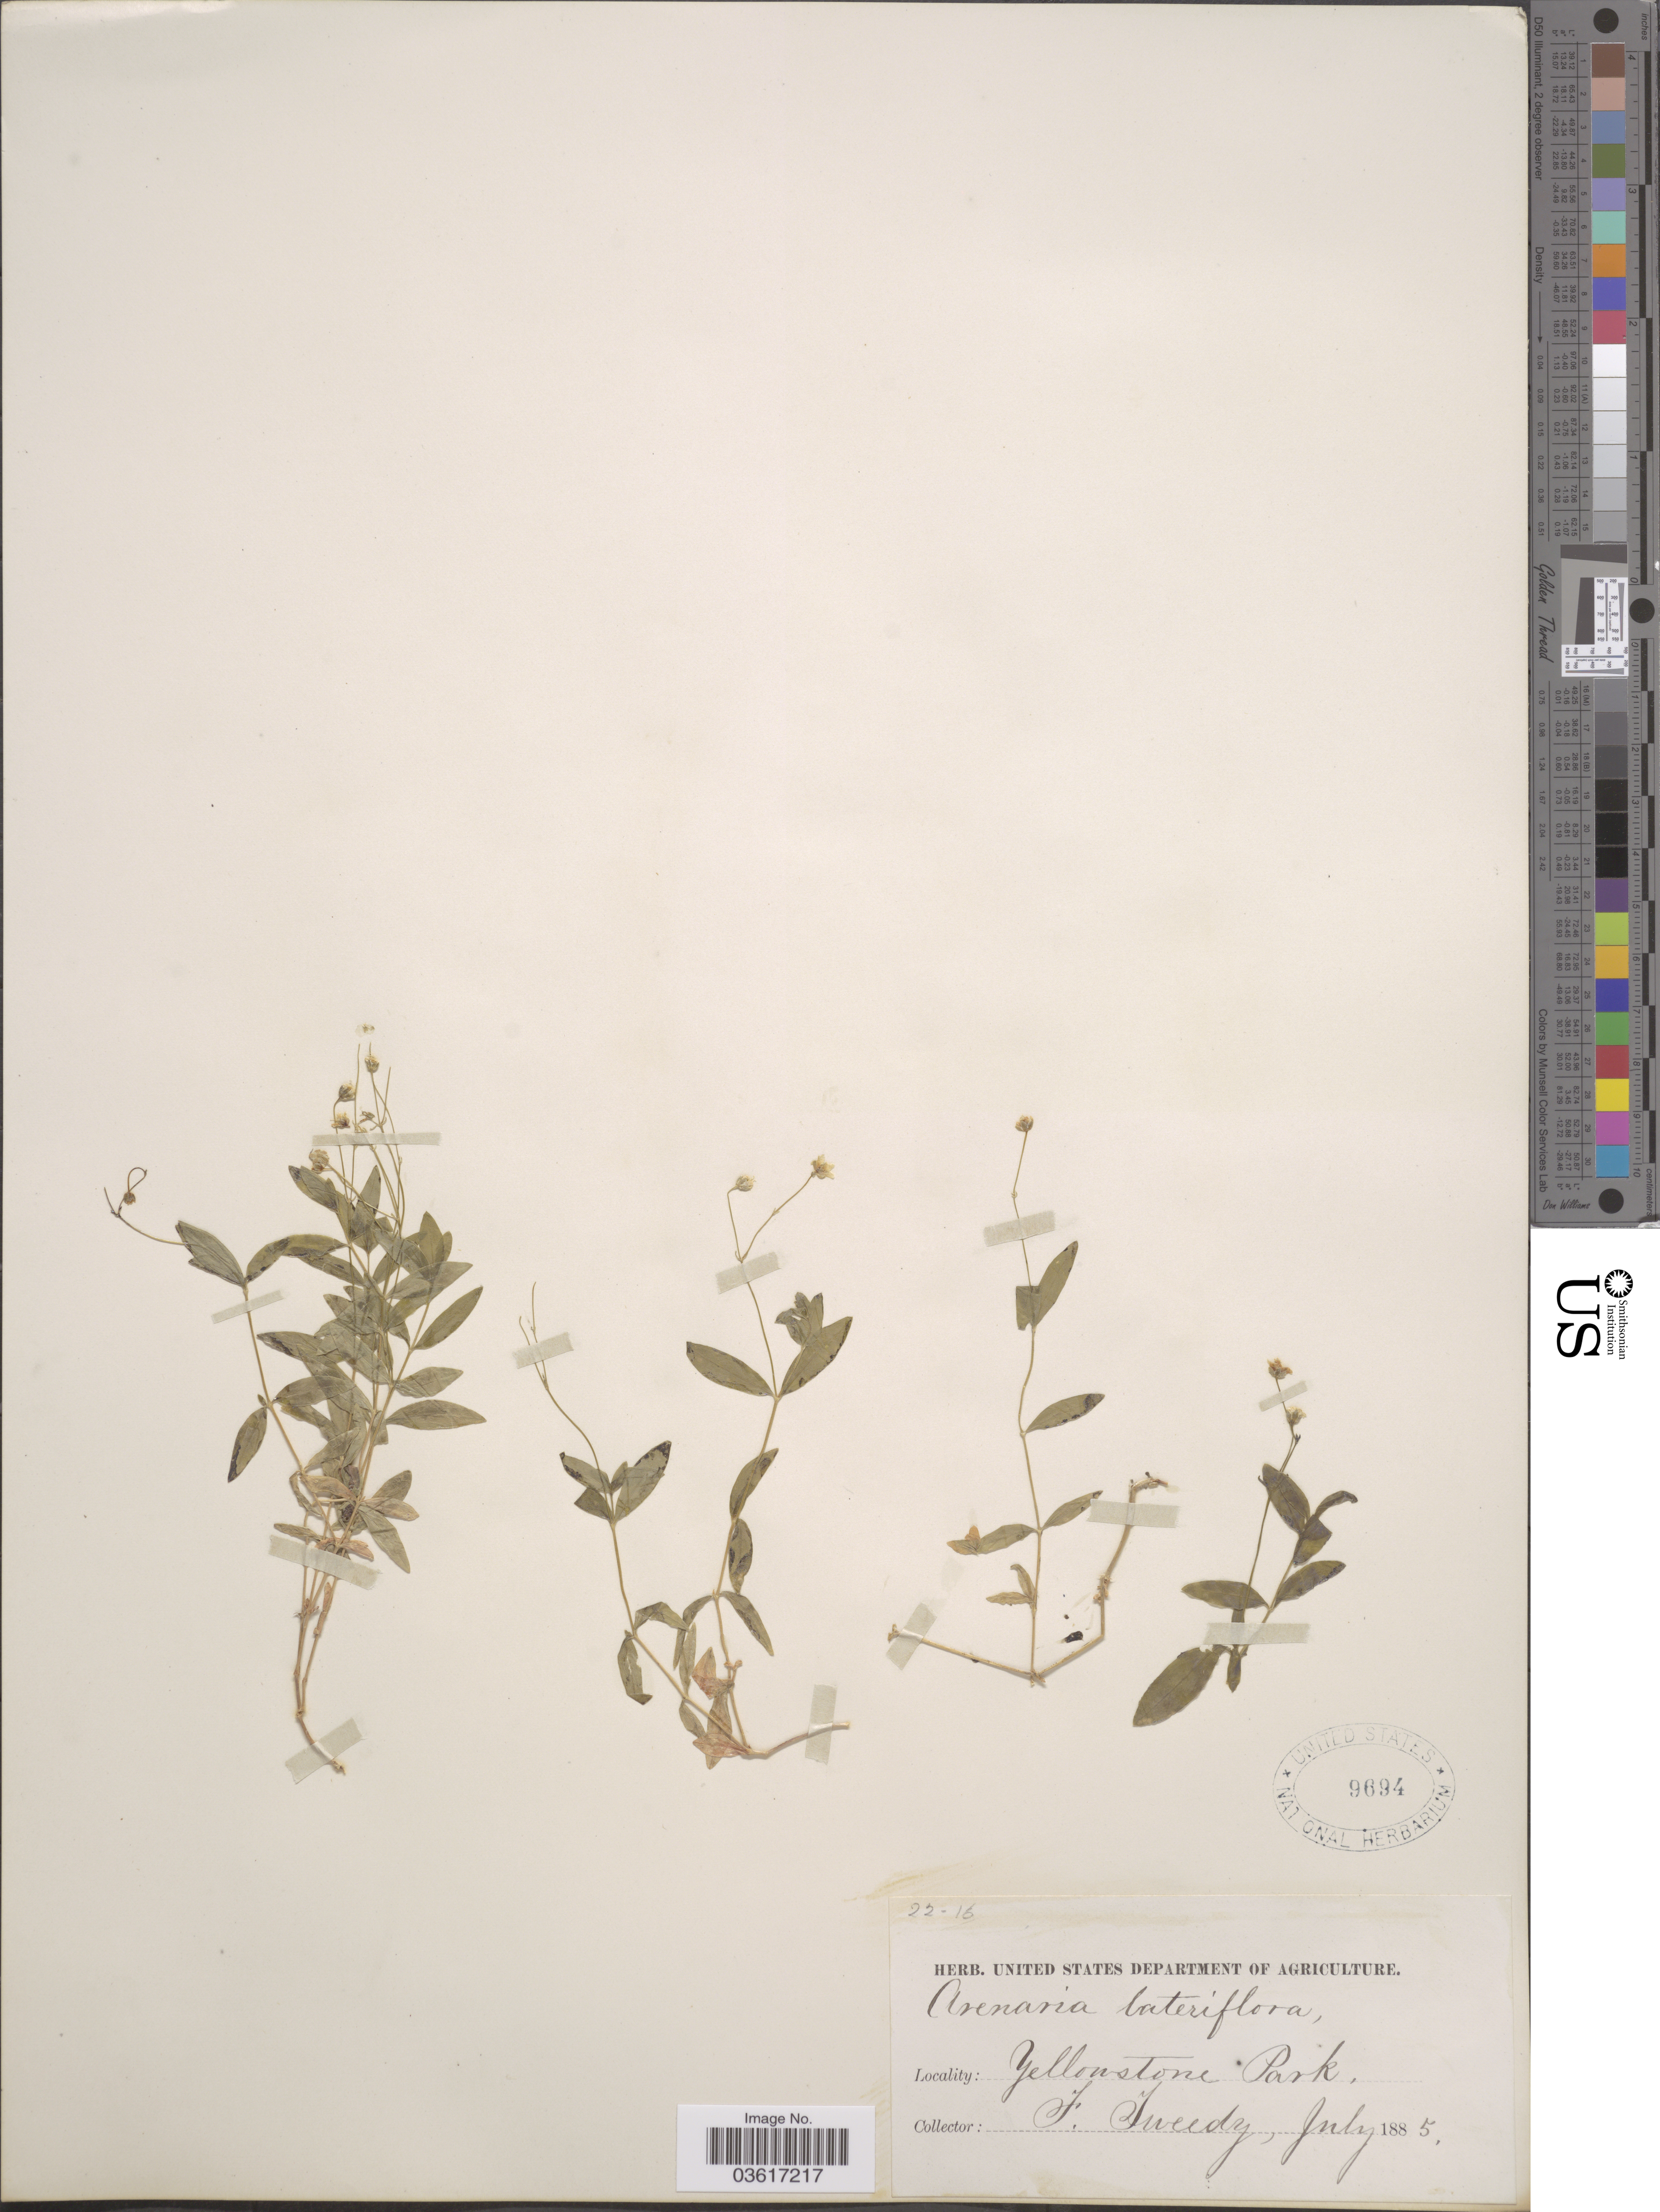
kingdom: Plantae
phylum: Tracheophyta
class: Magnoliopsida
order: Caryophyllales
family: Caryophyllaceae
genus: Moehringia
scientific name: Moehringia lateriflora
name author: (L.) Fenzl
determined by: Strong, Mark T., (BOT), Smithsonian Institution - National Museum of Natural History (UNITED STATES)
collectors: F. Tweedy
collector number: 22-16?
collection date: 1885-07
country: United States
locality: Yellowstone Park.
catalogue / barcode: US 9694